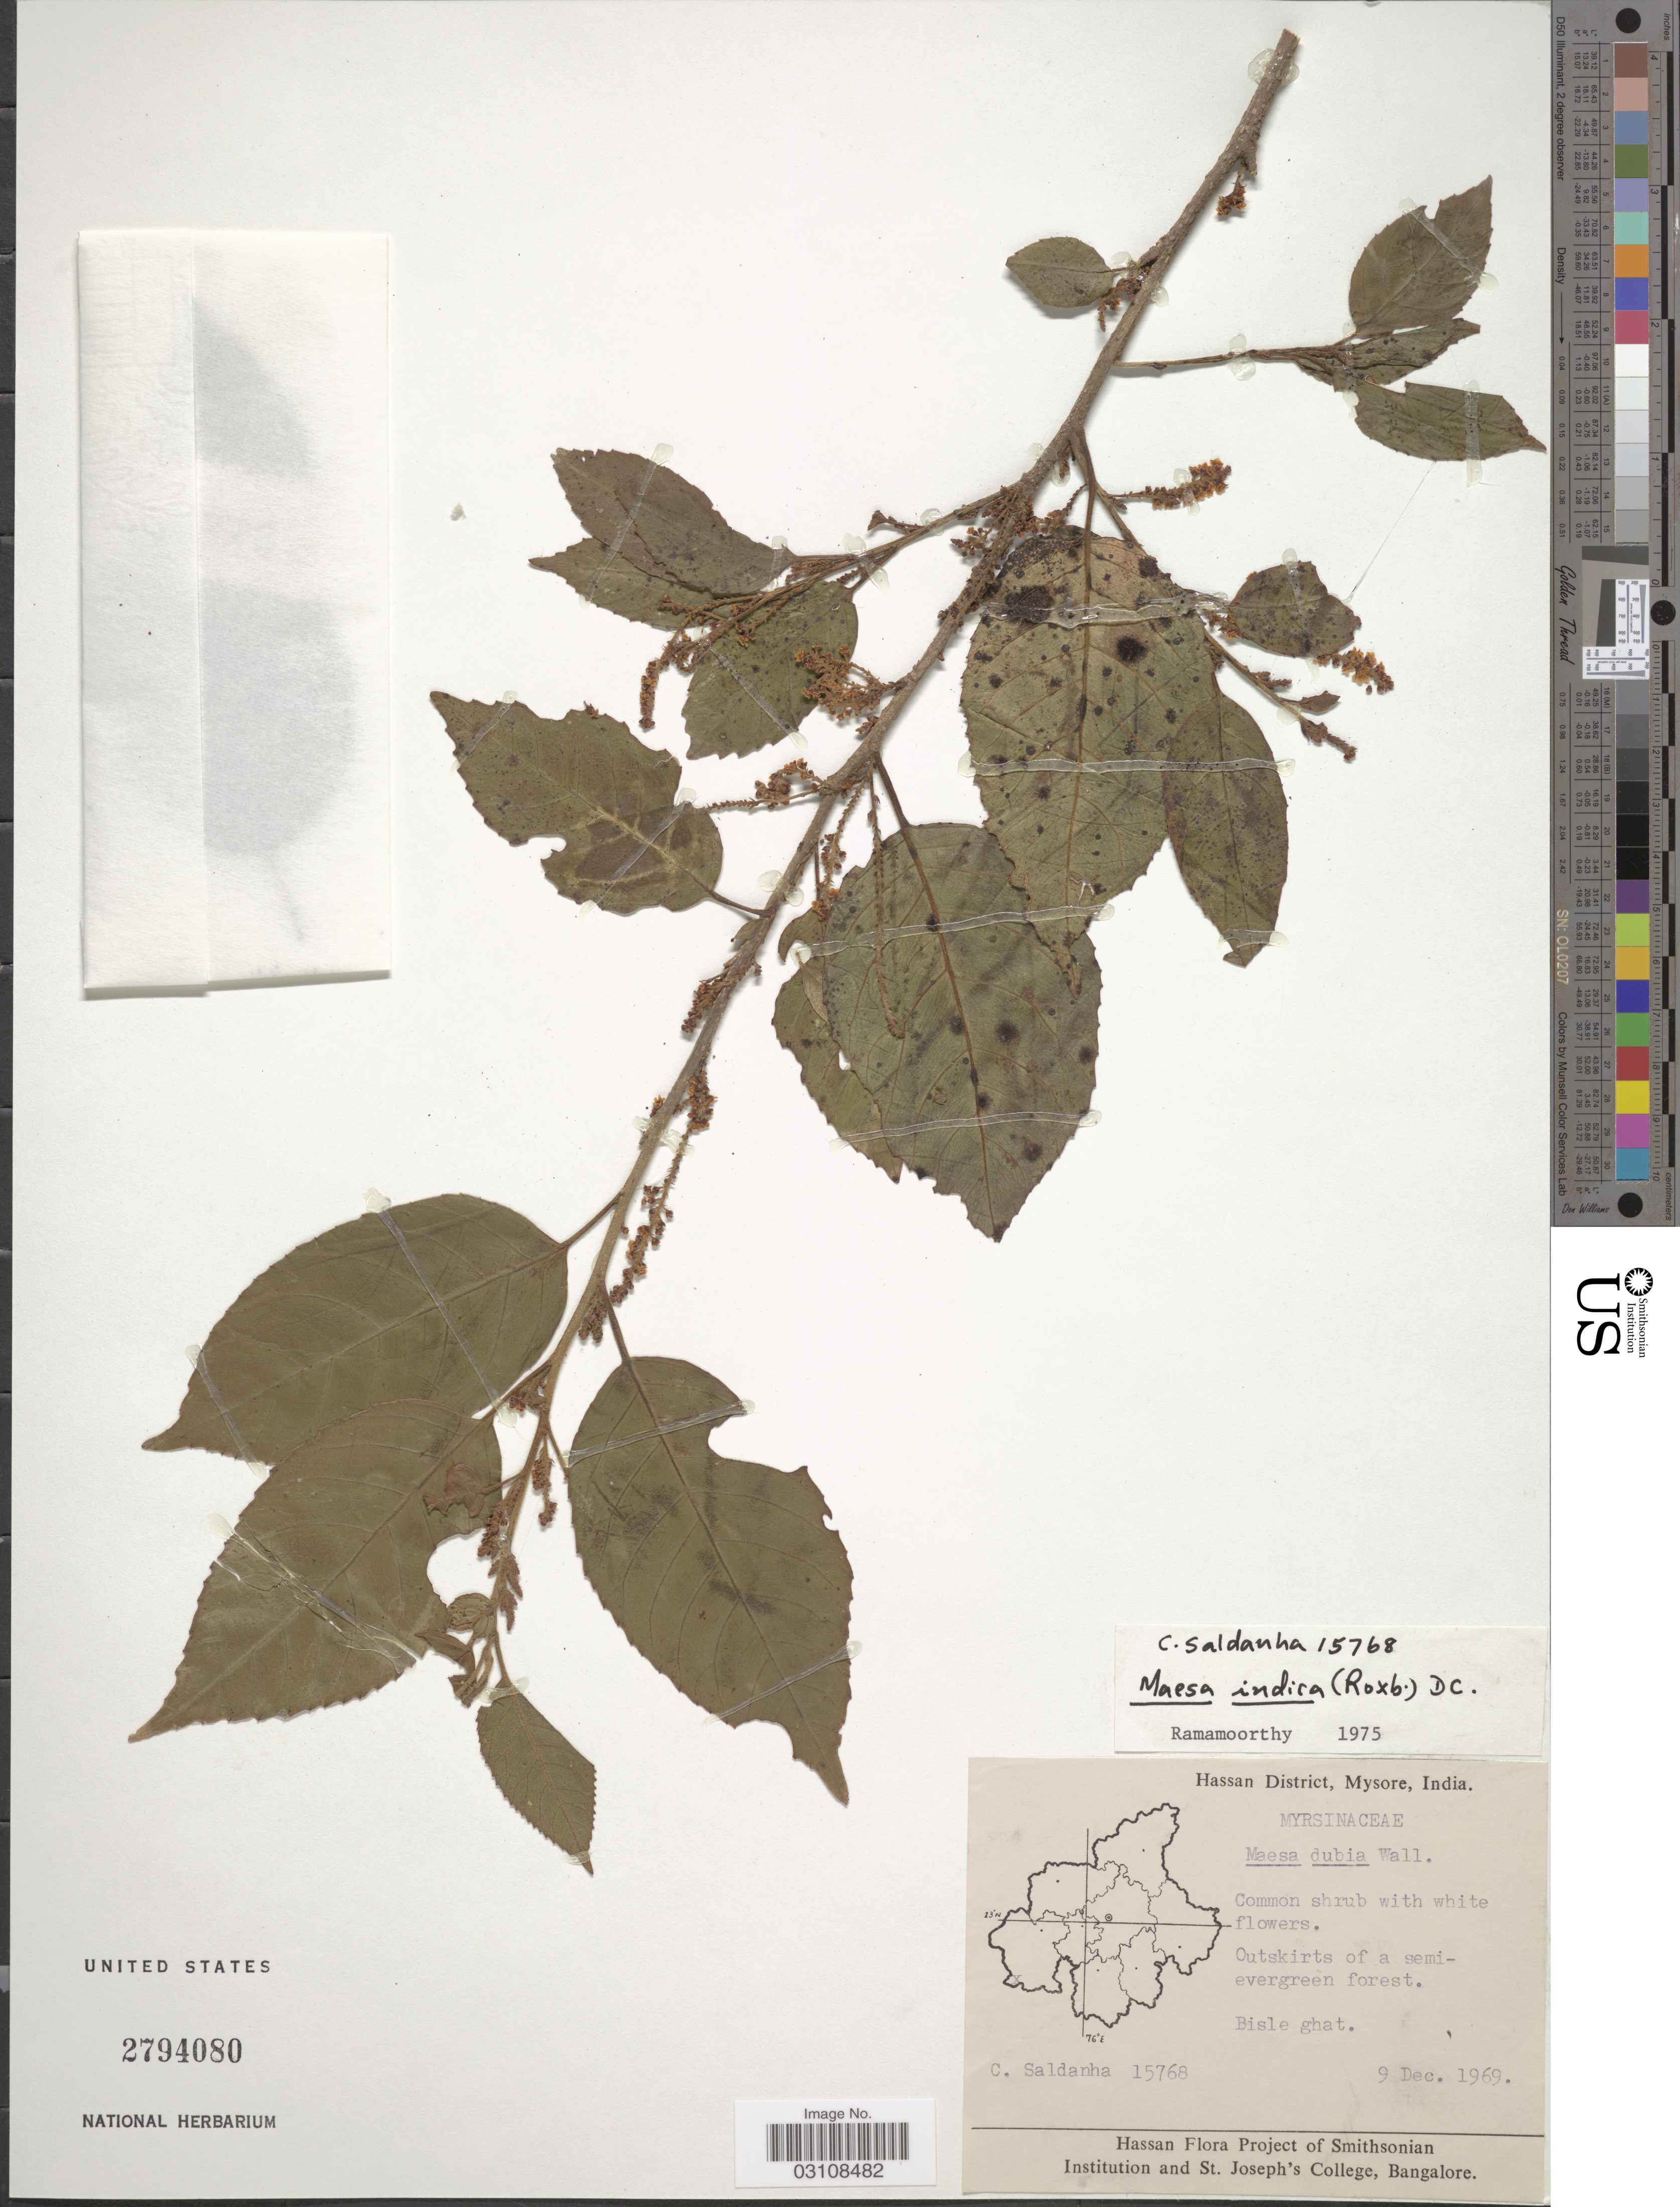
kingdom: Plantae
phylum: Tracheophyta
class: Magnoliopsida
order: Ericales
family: Primulaceae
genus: Maesa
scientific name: Maesa indica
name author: (Roxb.) A. DC.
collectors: C. Saldanha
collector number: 15768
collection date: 1969-12-09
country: India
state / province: Karnataka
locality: Hassan District, Mysore. Bisle ghat.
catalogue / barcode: US 2794080